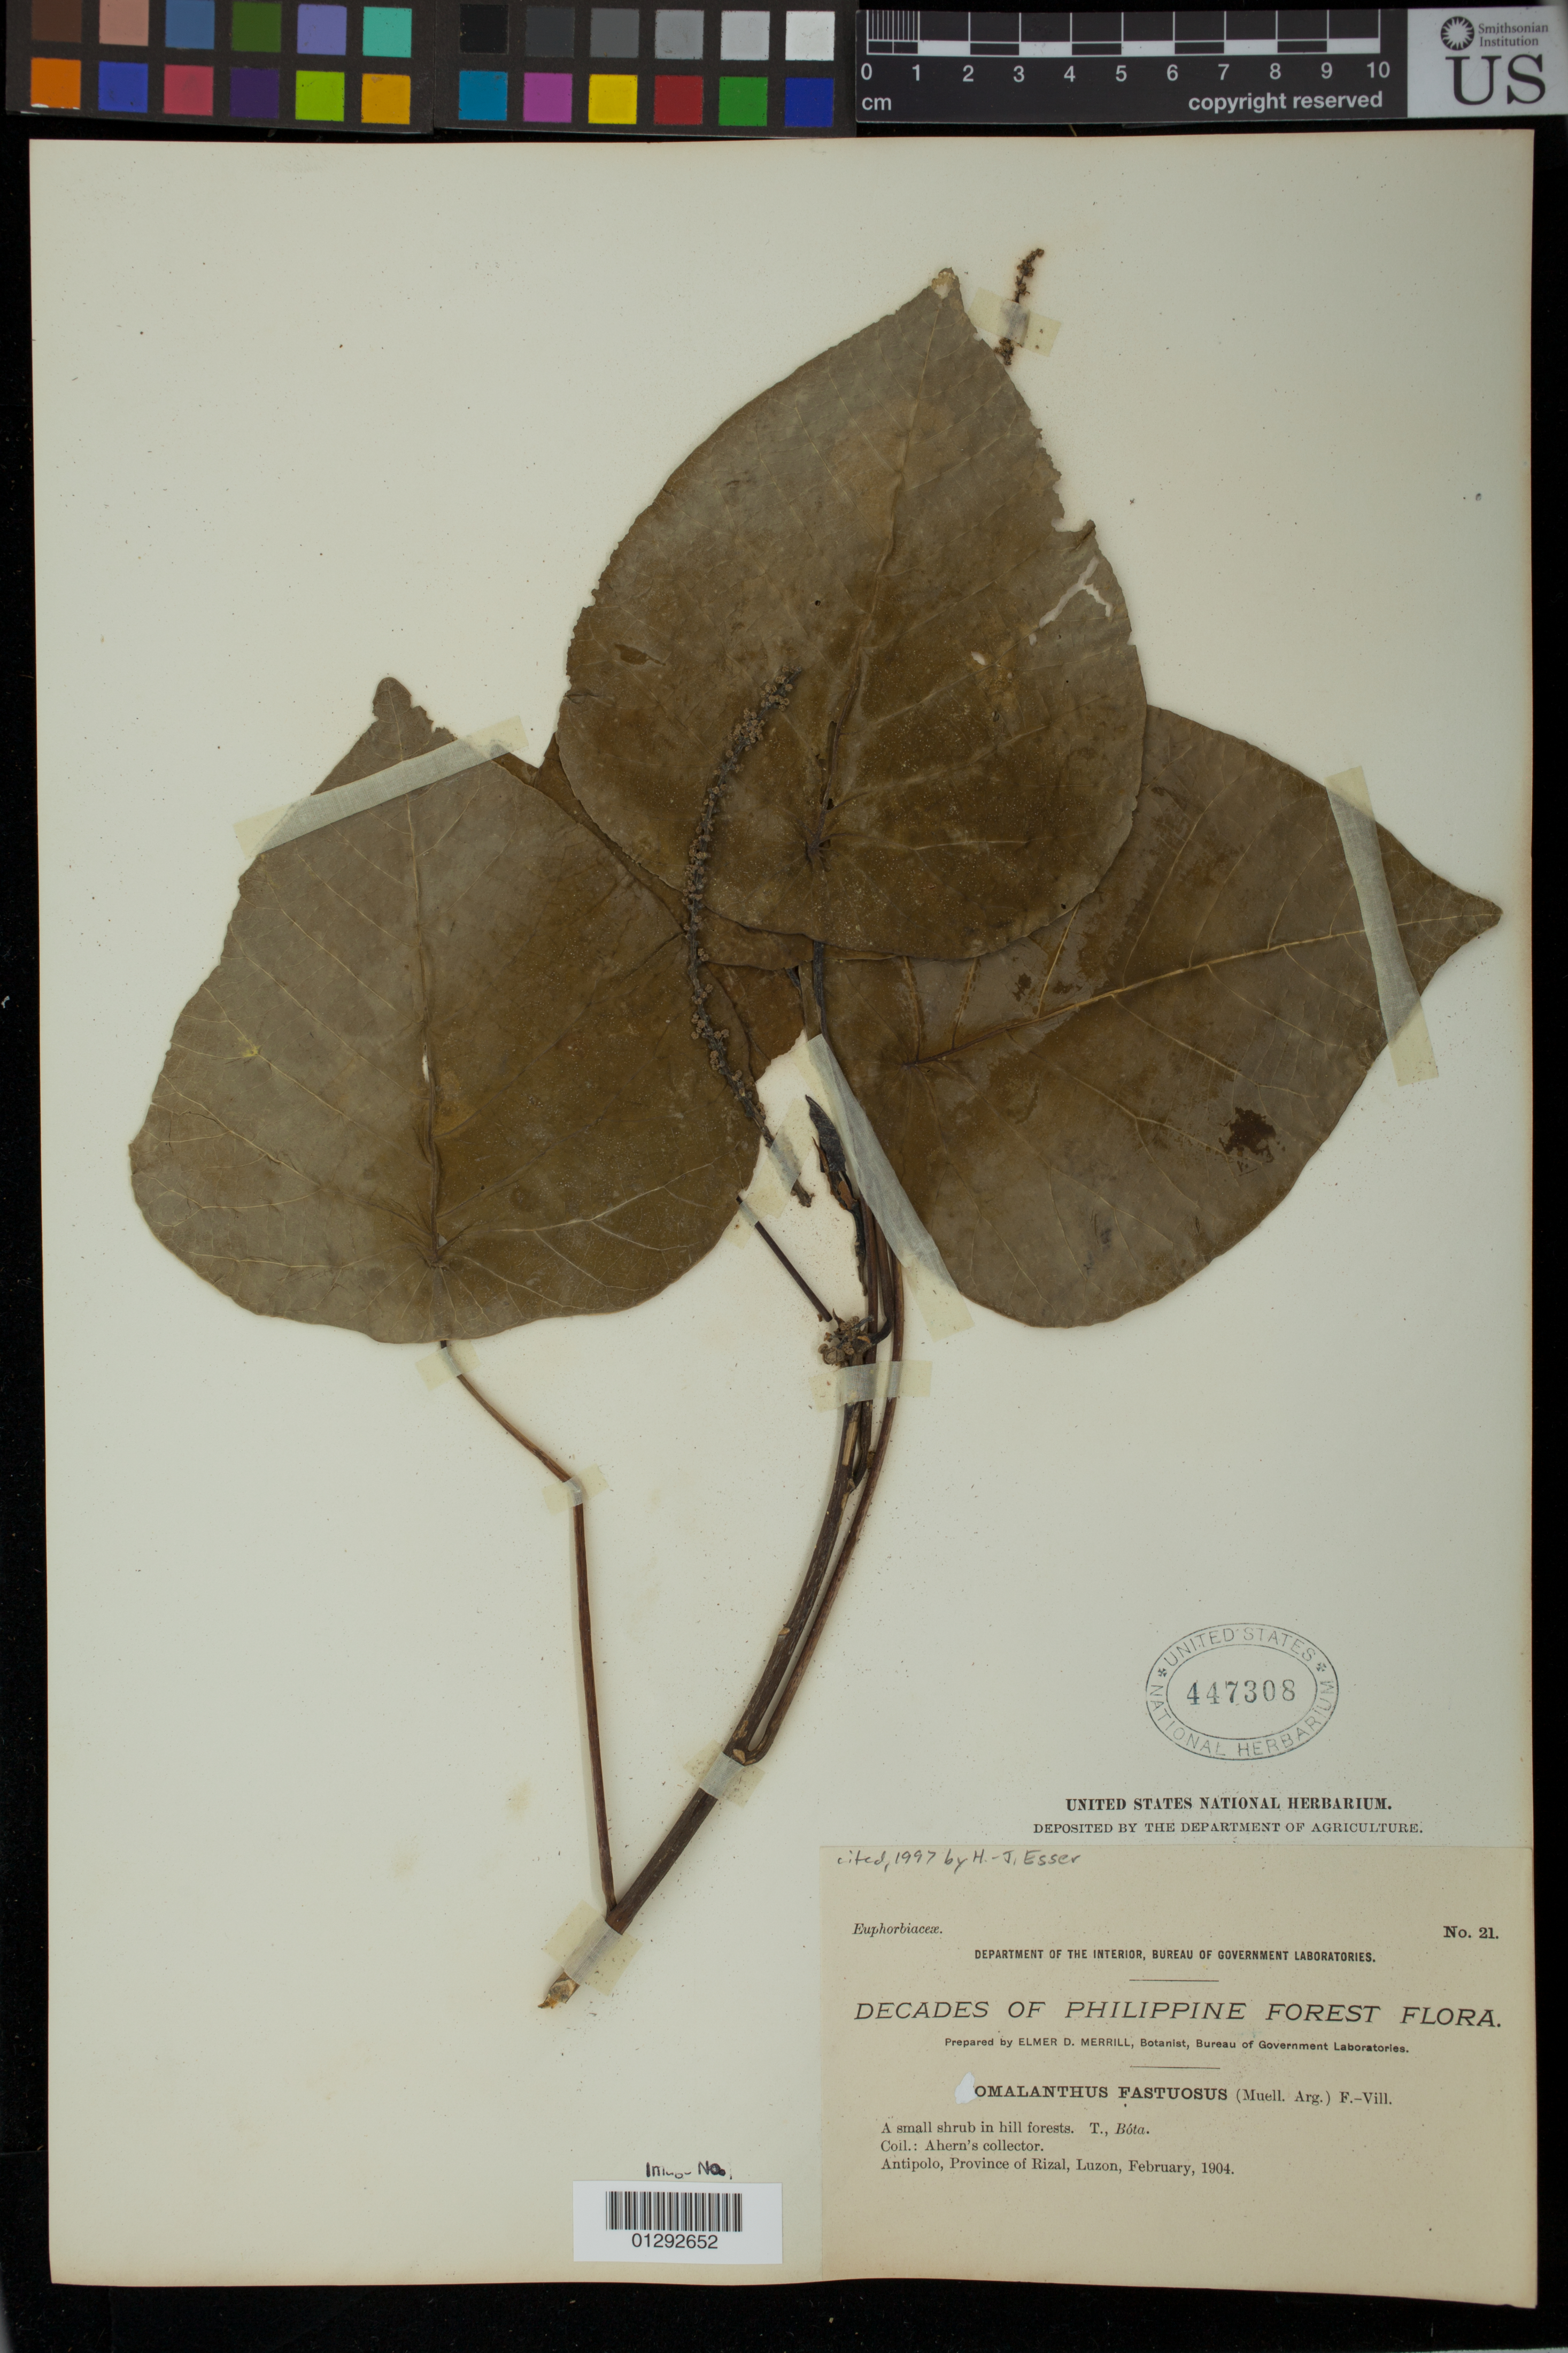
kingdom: Plantae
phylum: Tracheophyta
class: Magnoliopsida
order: Malpighiales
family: Euphorbiaceae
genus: Omalanthus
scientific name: Omalanthus fastuosus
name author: Fern.-Vill.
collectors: Ahern's collector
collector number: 21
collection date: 1904-02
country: Philippines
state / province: Calabarzon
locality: Antipolo, Province of Rizal, Luzon.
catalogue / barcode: US 447308